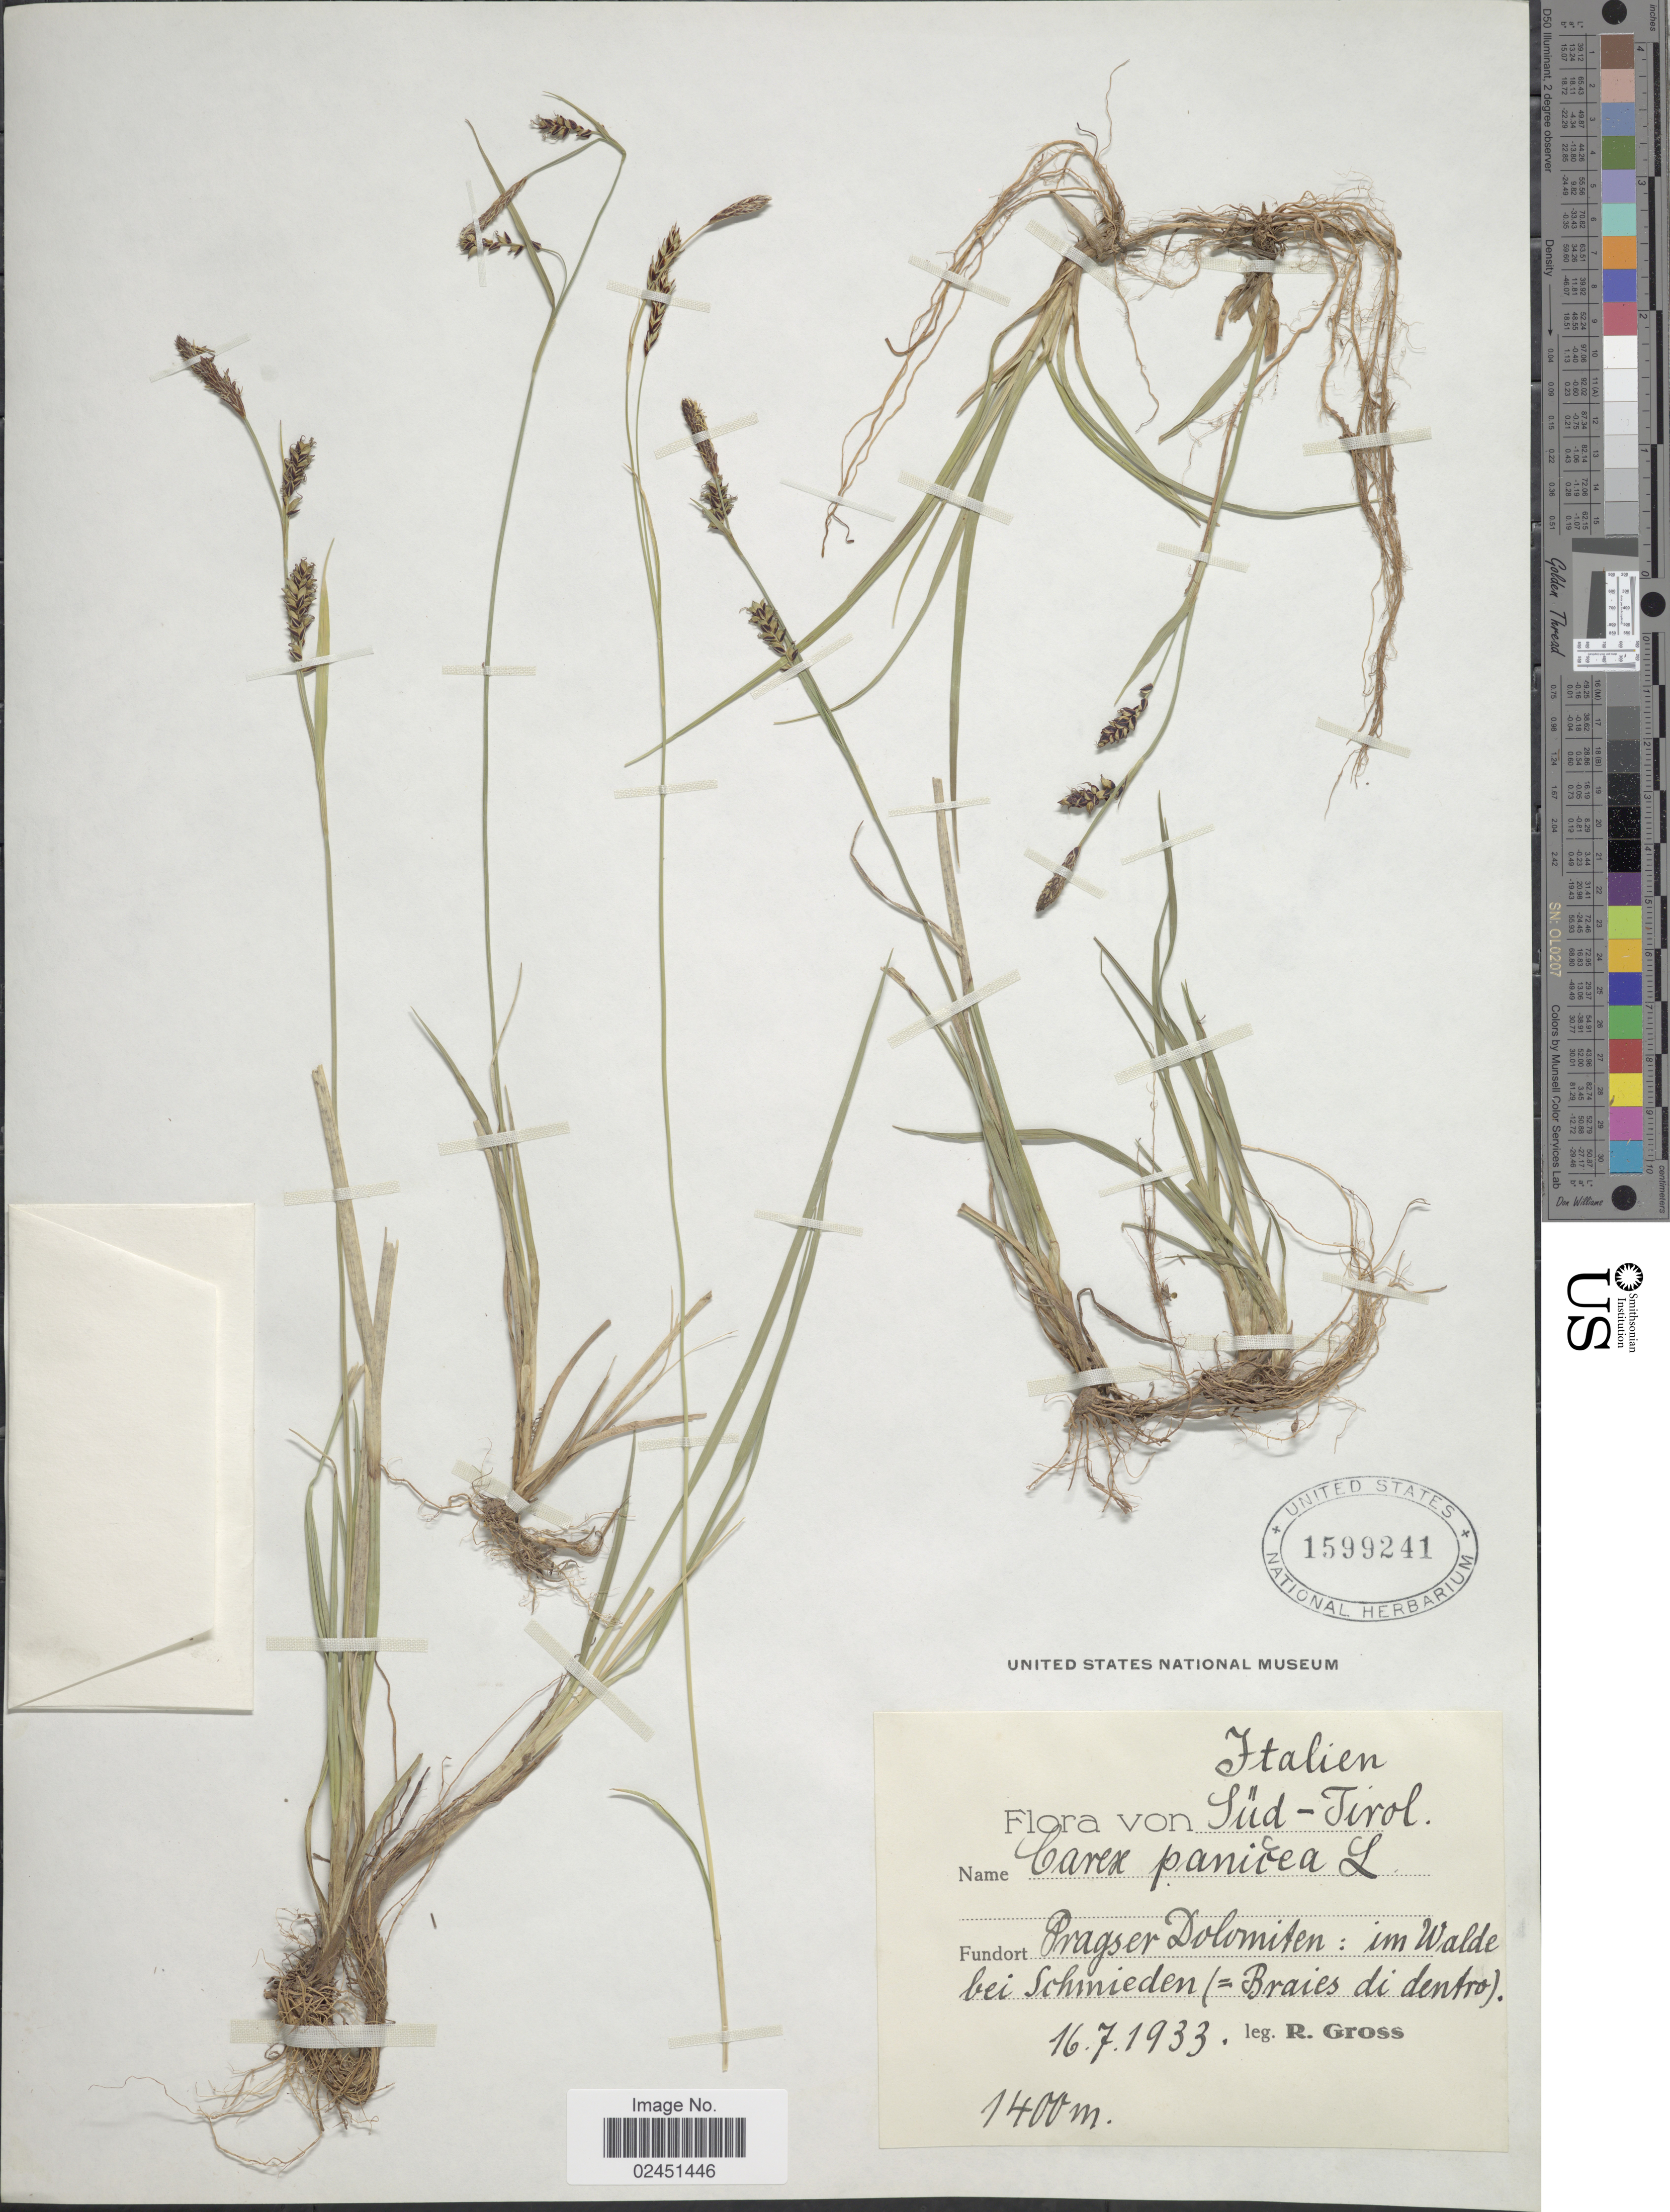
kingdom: Plantae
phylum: Tracheophyta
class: Liliopsida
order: Poales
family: Cyperaceae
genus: Carex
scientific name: Carex panicea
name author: L.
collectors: R. Gross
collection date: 1933-07-16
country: Italy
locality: Sud-Tirol, Pragser Dolomiten: im Walde bei Schnieden (=Braies di dentro)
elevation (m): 1400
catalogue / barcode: US 1599241